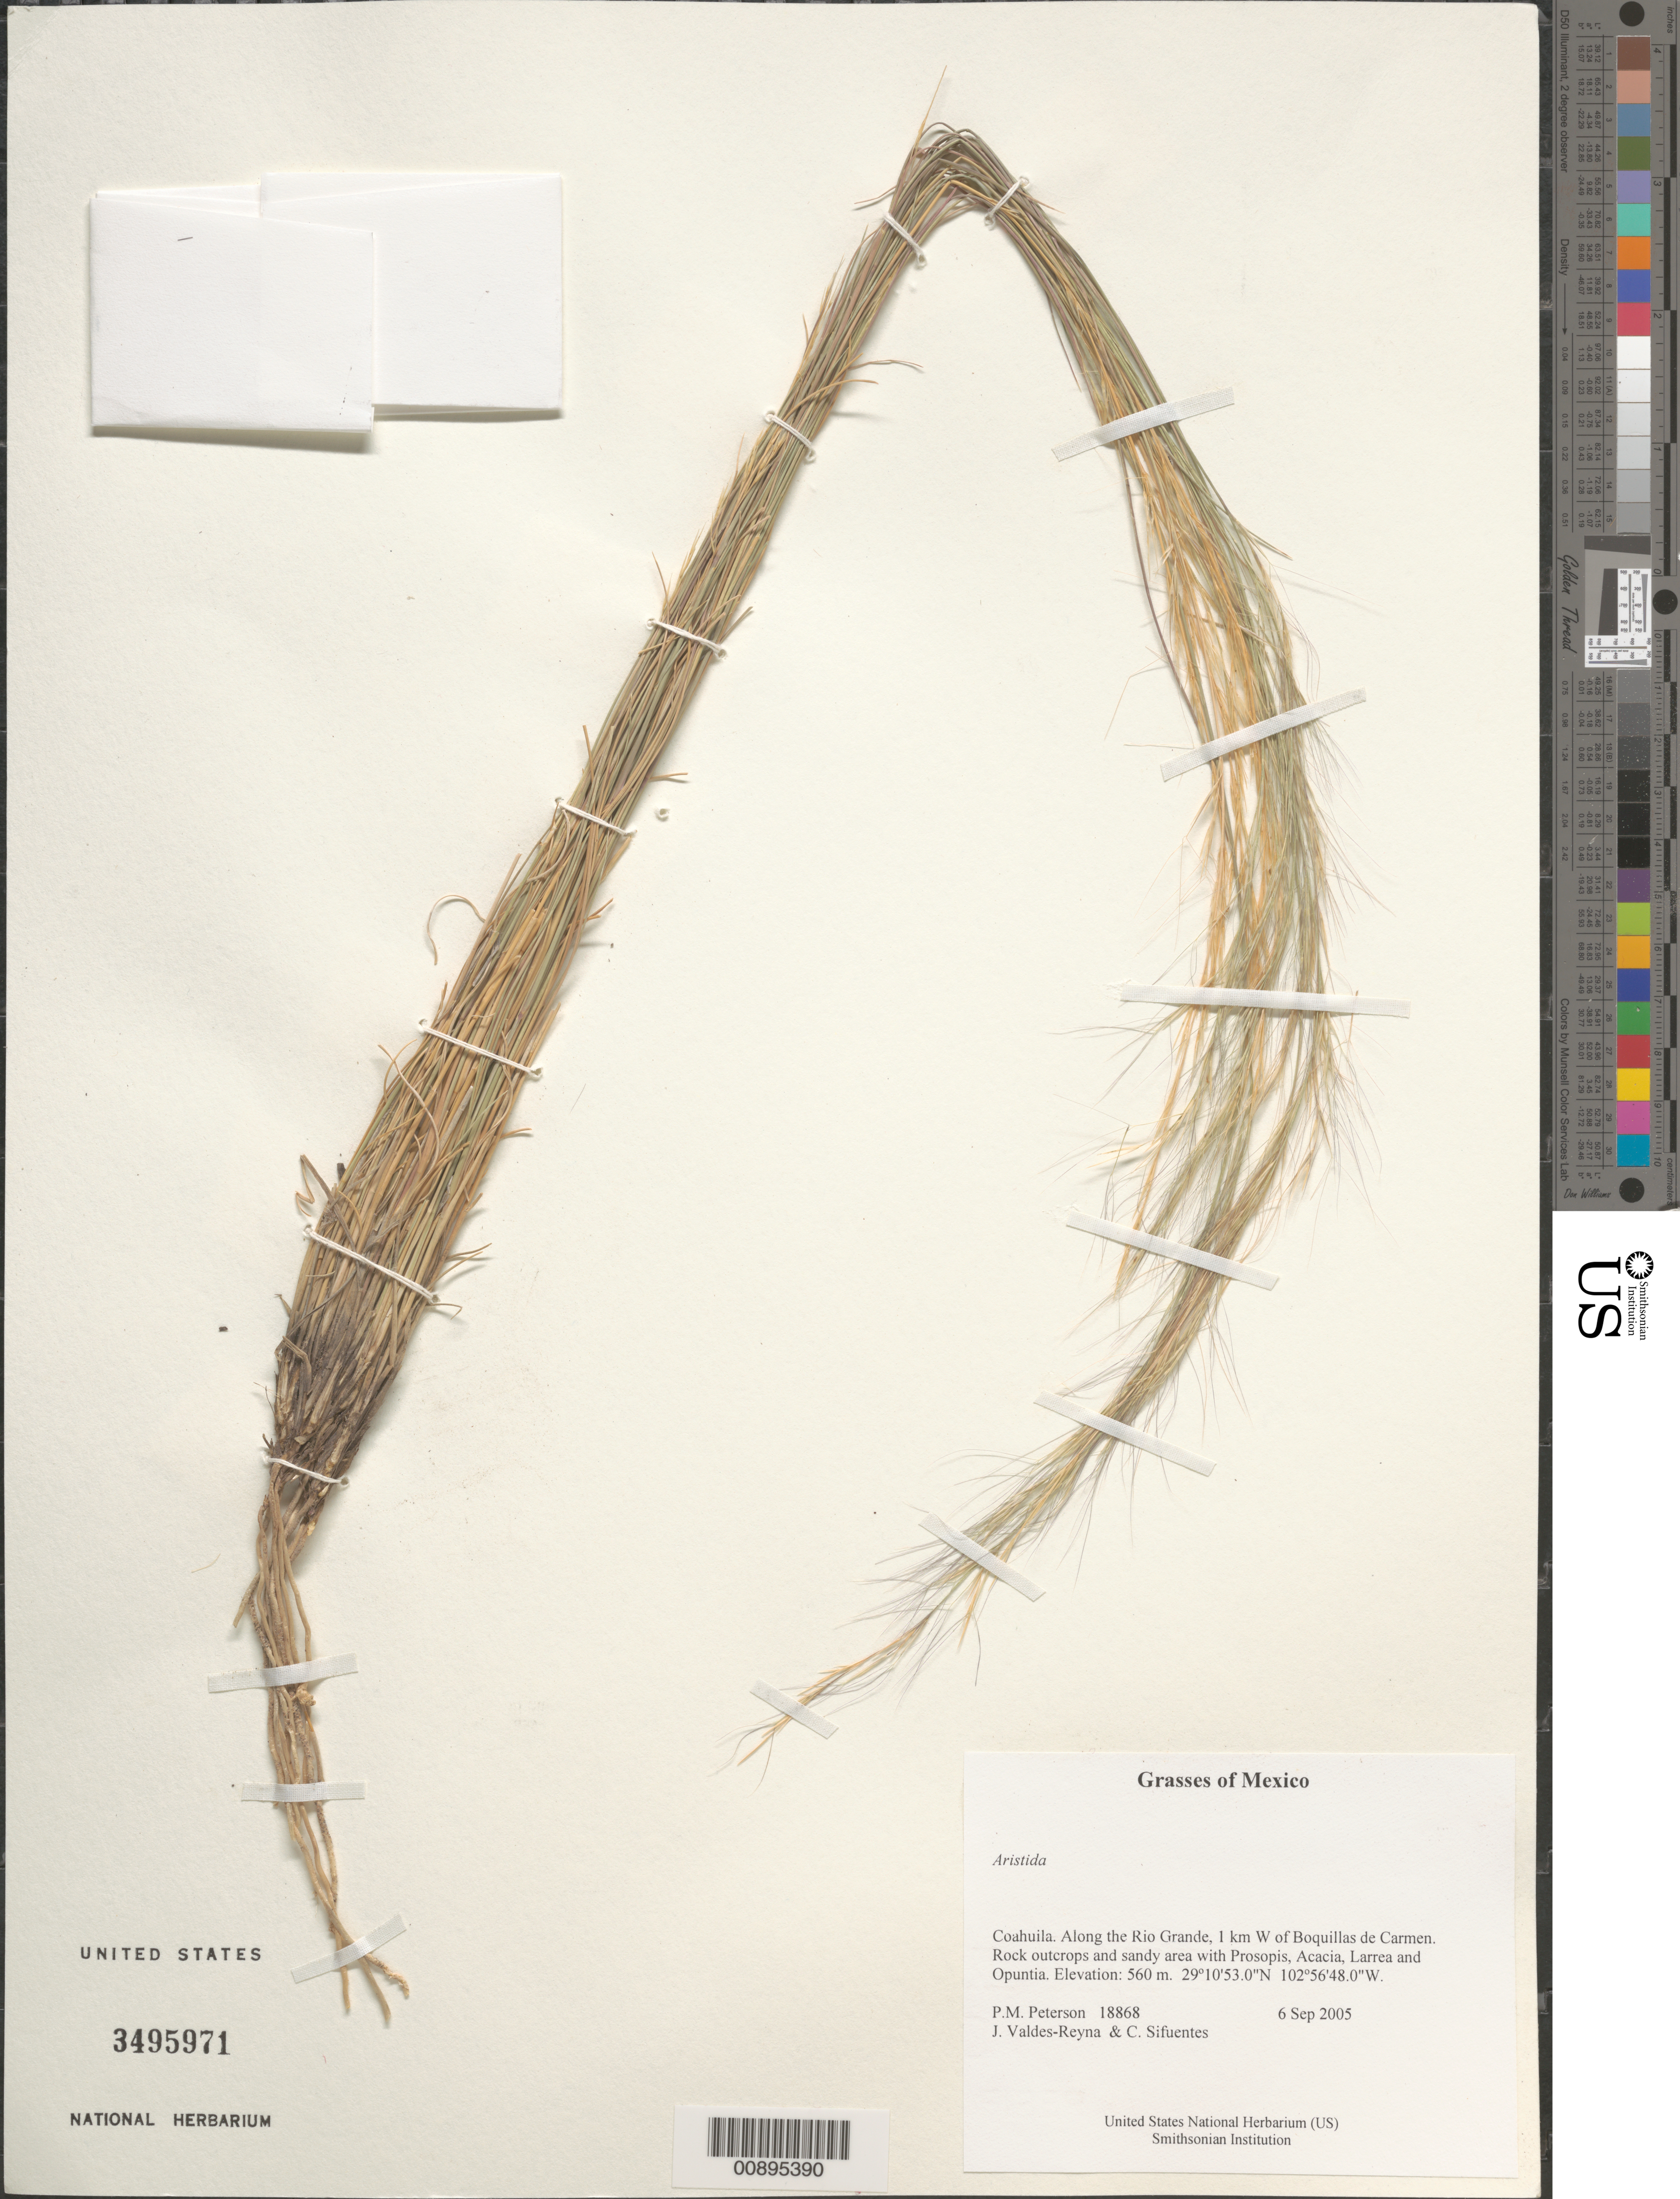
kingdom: Plantae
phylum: Tracheophyta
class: Liliopsida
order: Poales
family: Poaceae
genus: Aristida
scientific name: Aristida sp.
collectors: P. M. Peterson, J. Valdés-Reyna & C. Sifuentes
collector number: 18868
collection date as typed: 06 Sep 2005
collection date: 2005-09-06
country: Mexico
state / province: Coahuila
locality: Along the Rio Grande, 1 km W of Boquillas de Carmen. Rock outcrops and sandy area with Prosopis, Acacia, Larrea and Opuntia.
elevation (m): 560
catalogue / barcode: US 3495971